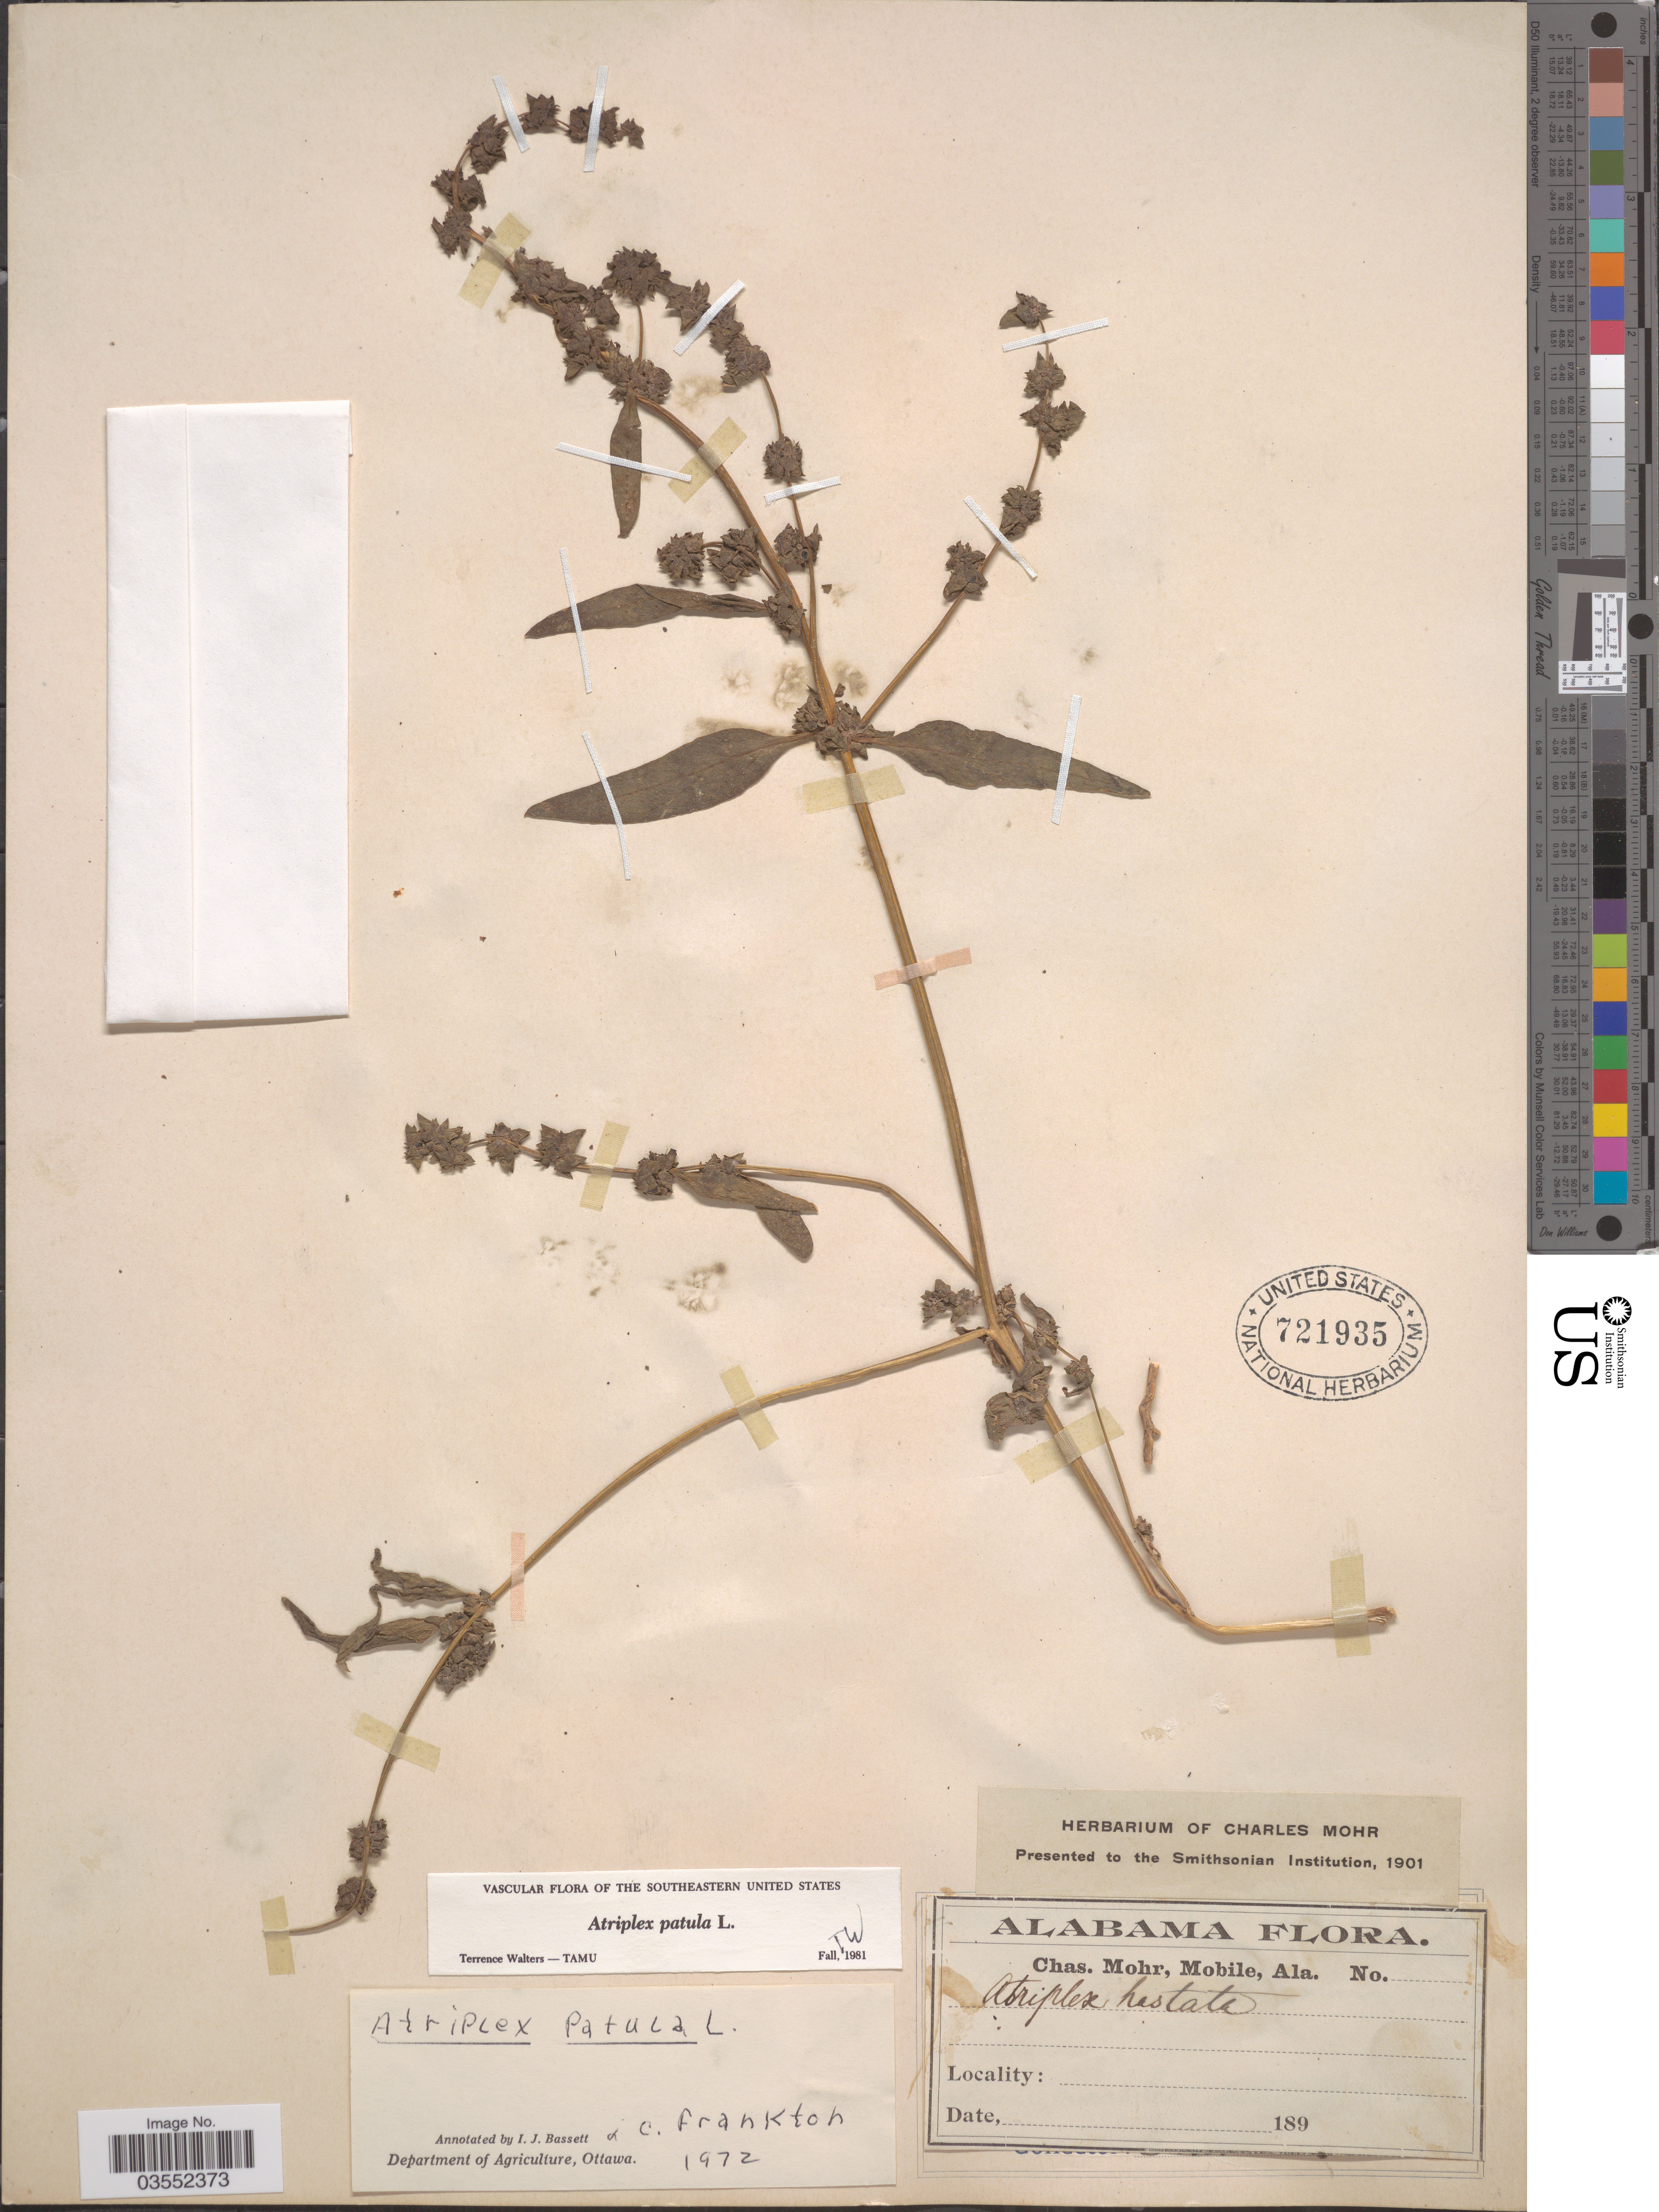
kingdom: Plantae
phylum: Tracheophyta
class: Magnoliopsida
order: Caryophyllales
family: Amaranthaceae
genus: Atriplex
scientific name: Atriplex patula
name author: L.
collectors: Mohr, C. T. (herbarium)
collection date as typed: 189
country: United States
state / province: Alabama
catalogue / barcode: US 721935